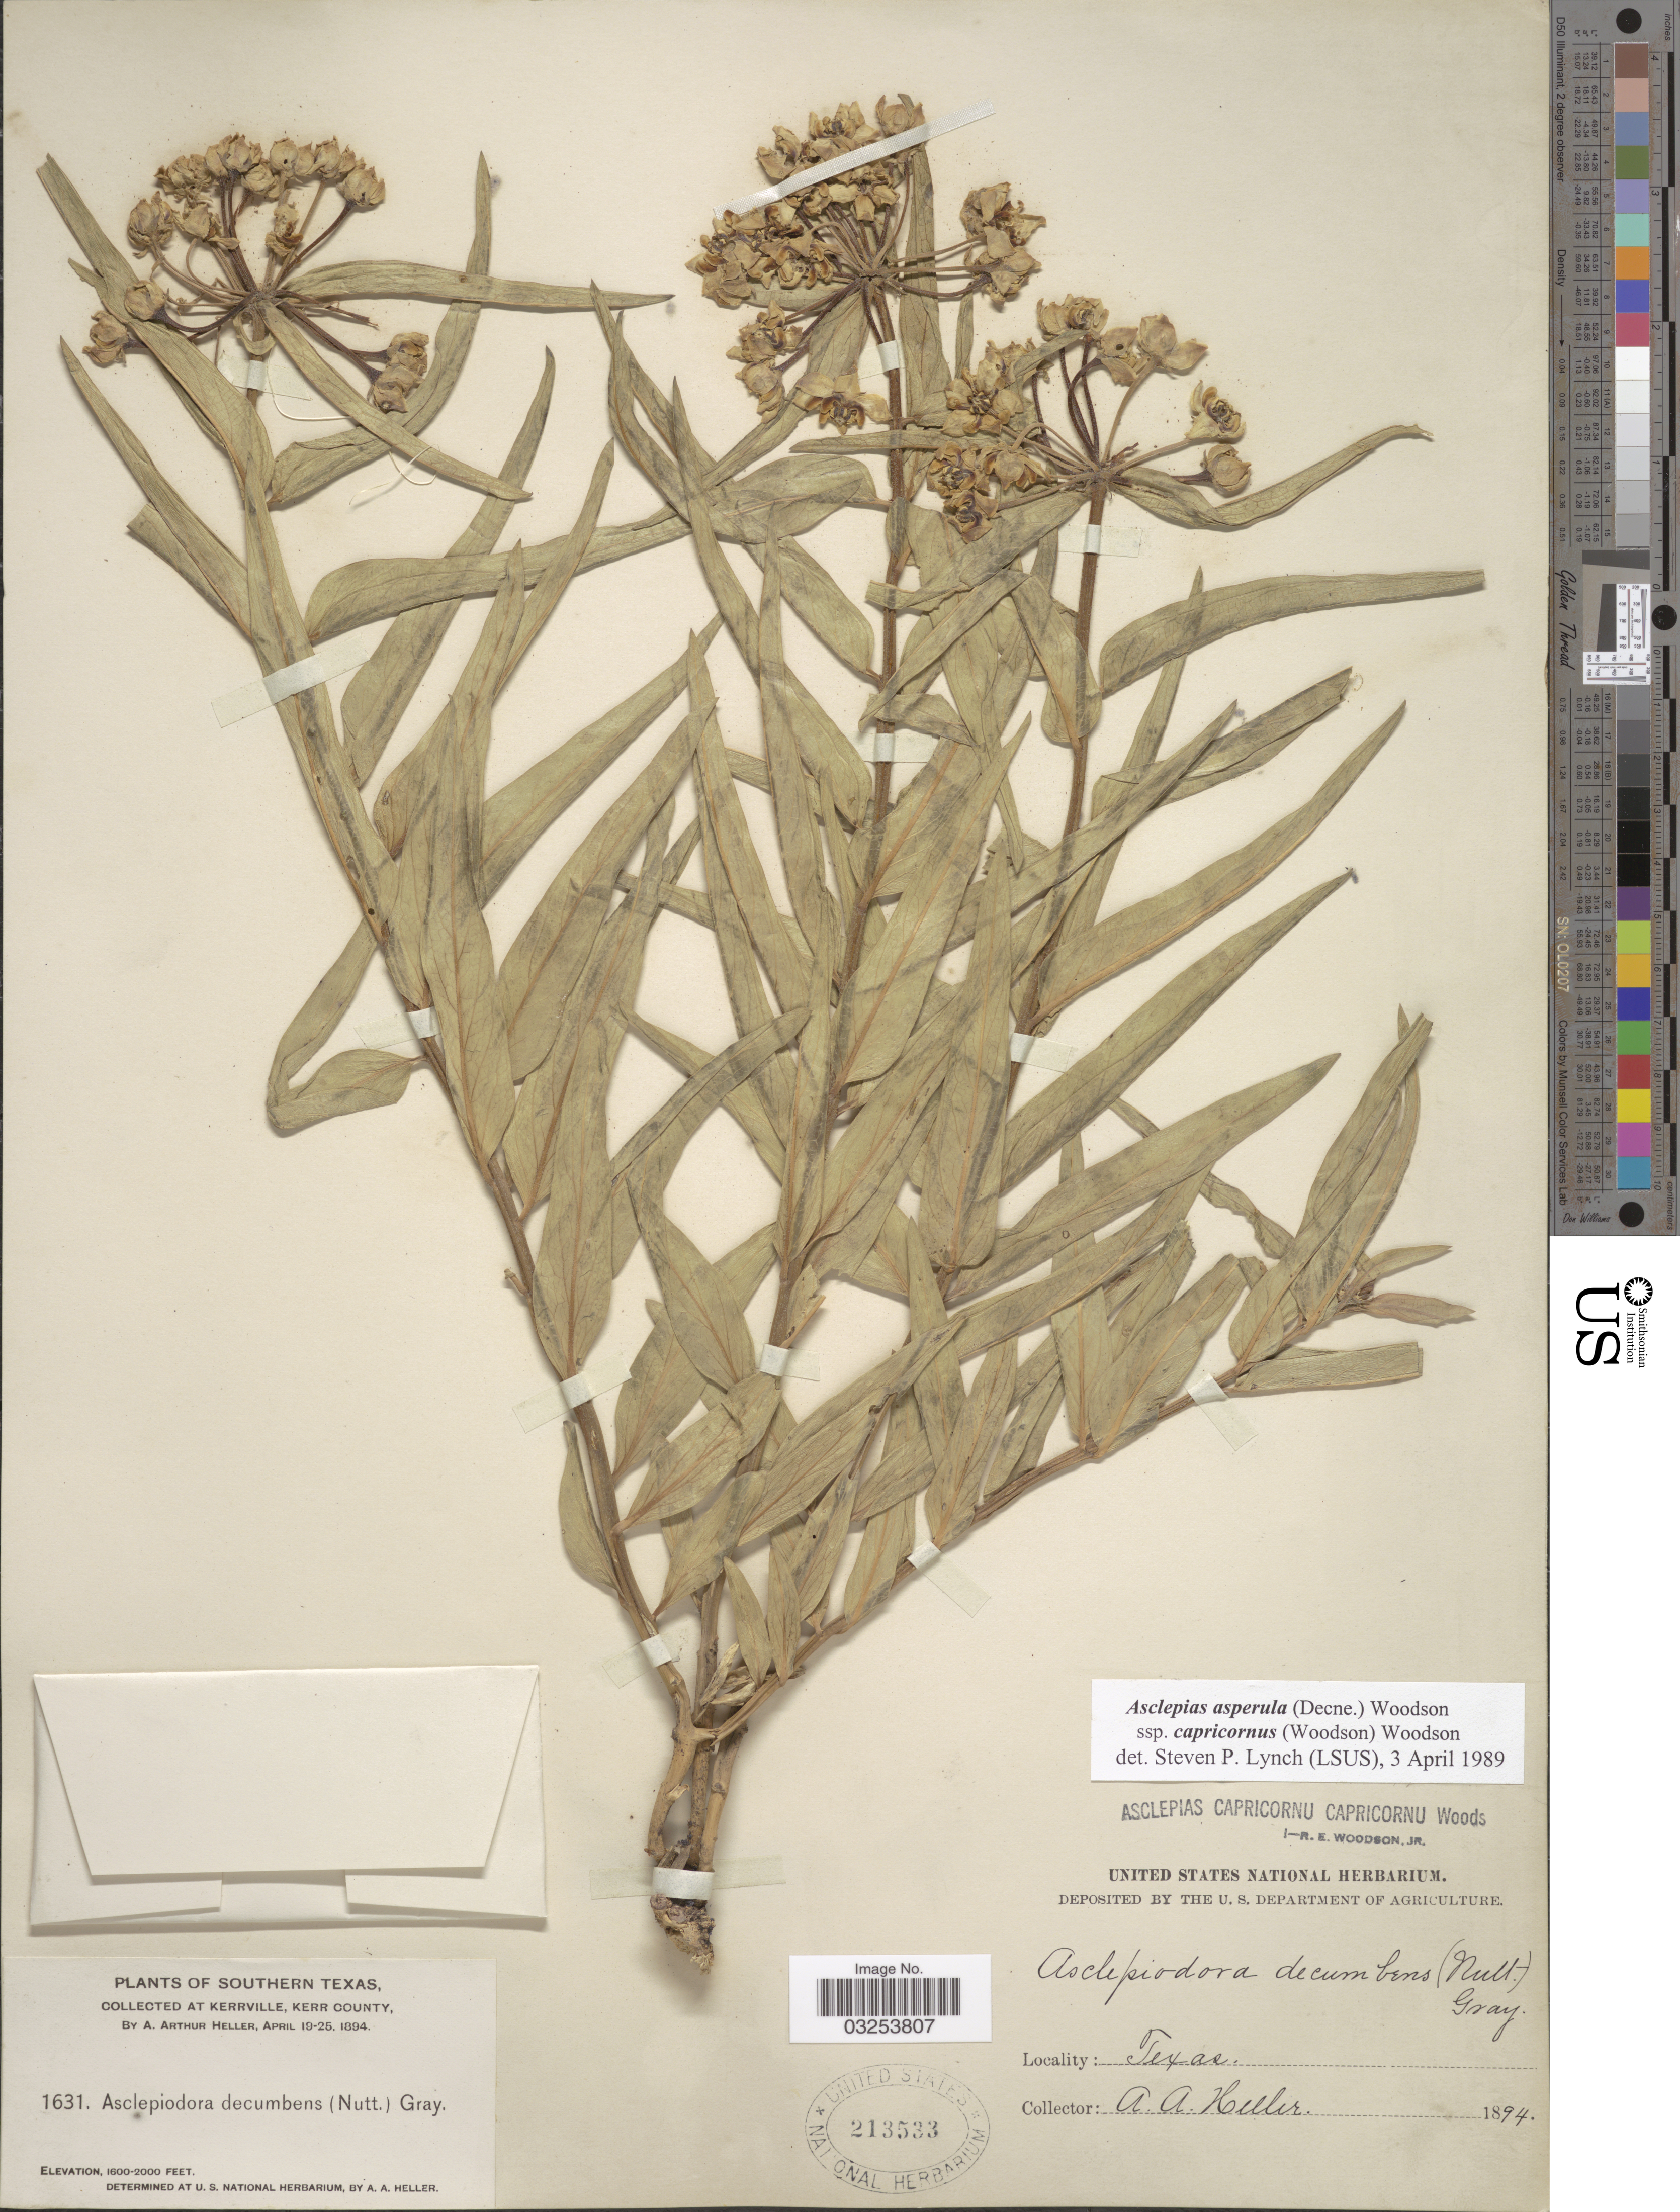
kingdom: Plantae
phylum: Tracheophyta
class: Magnoliopsida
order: Gentianales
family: Apocynaceae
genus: Asclepias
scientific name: Asclepias asperula subsp. capricornus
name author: Woodson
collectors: A. A. Heller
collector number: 1631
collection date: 1894-04-19/1894-04-25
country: United States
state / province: Texas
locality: Southern Texas. At Kerrville, Kerr County.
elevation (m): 488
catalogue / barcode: US 213533